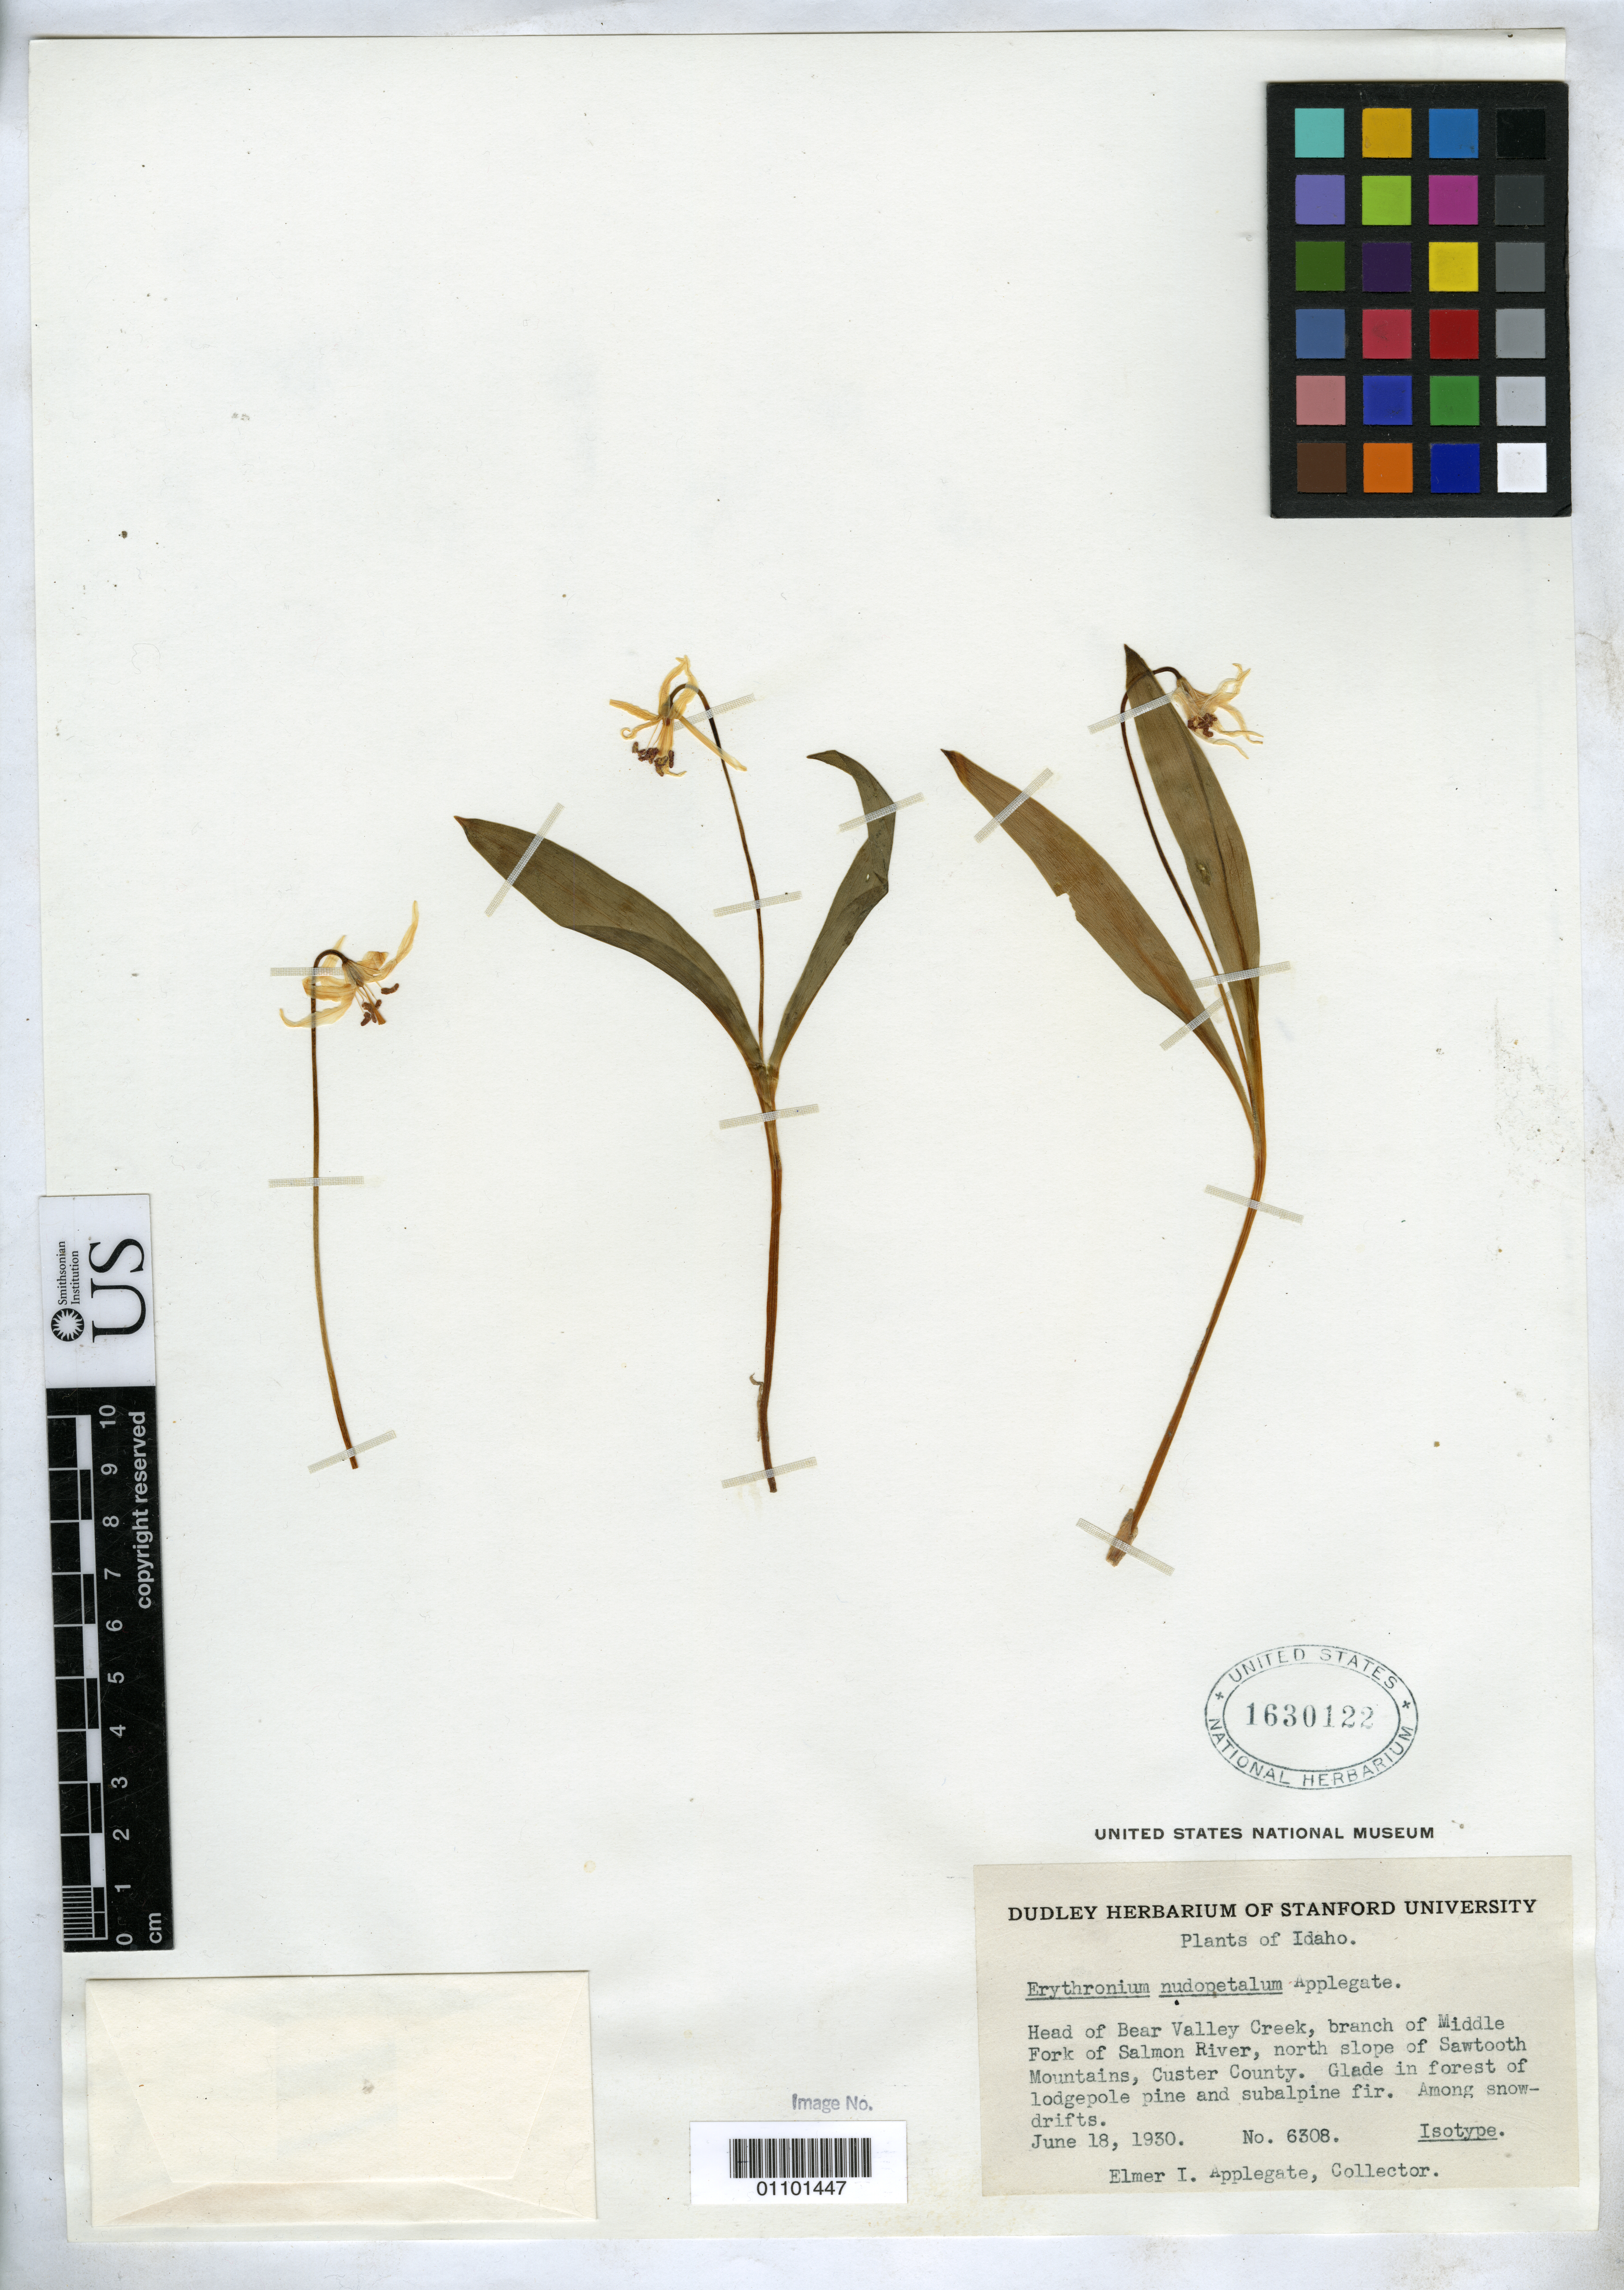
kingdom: Plantae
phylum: Tracheophyta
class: Liliopsida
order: Liliales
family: Liliaceae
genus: Erythronium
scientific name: Erythronium nudipetalum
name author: Applegate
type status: Isotype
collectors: E. I. Applegate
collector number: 6308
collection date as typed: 18 Jun 1930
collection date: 1930-06-18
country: United States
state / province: Idaho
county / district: Custer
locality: Head of Bear Valley Creek, branch of Middle Fork of Salmon river, north slope of Sawtooth Mountains.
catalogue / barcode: US 1630122